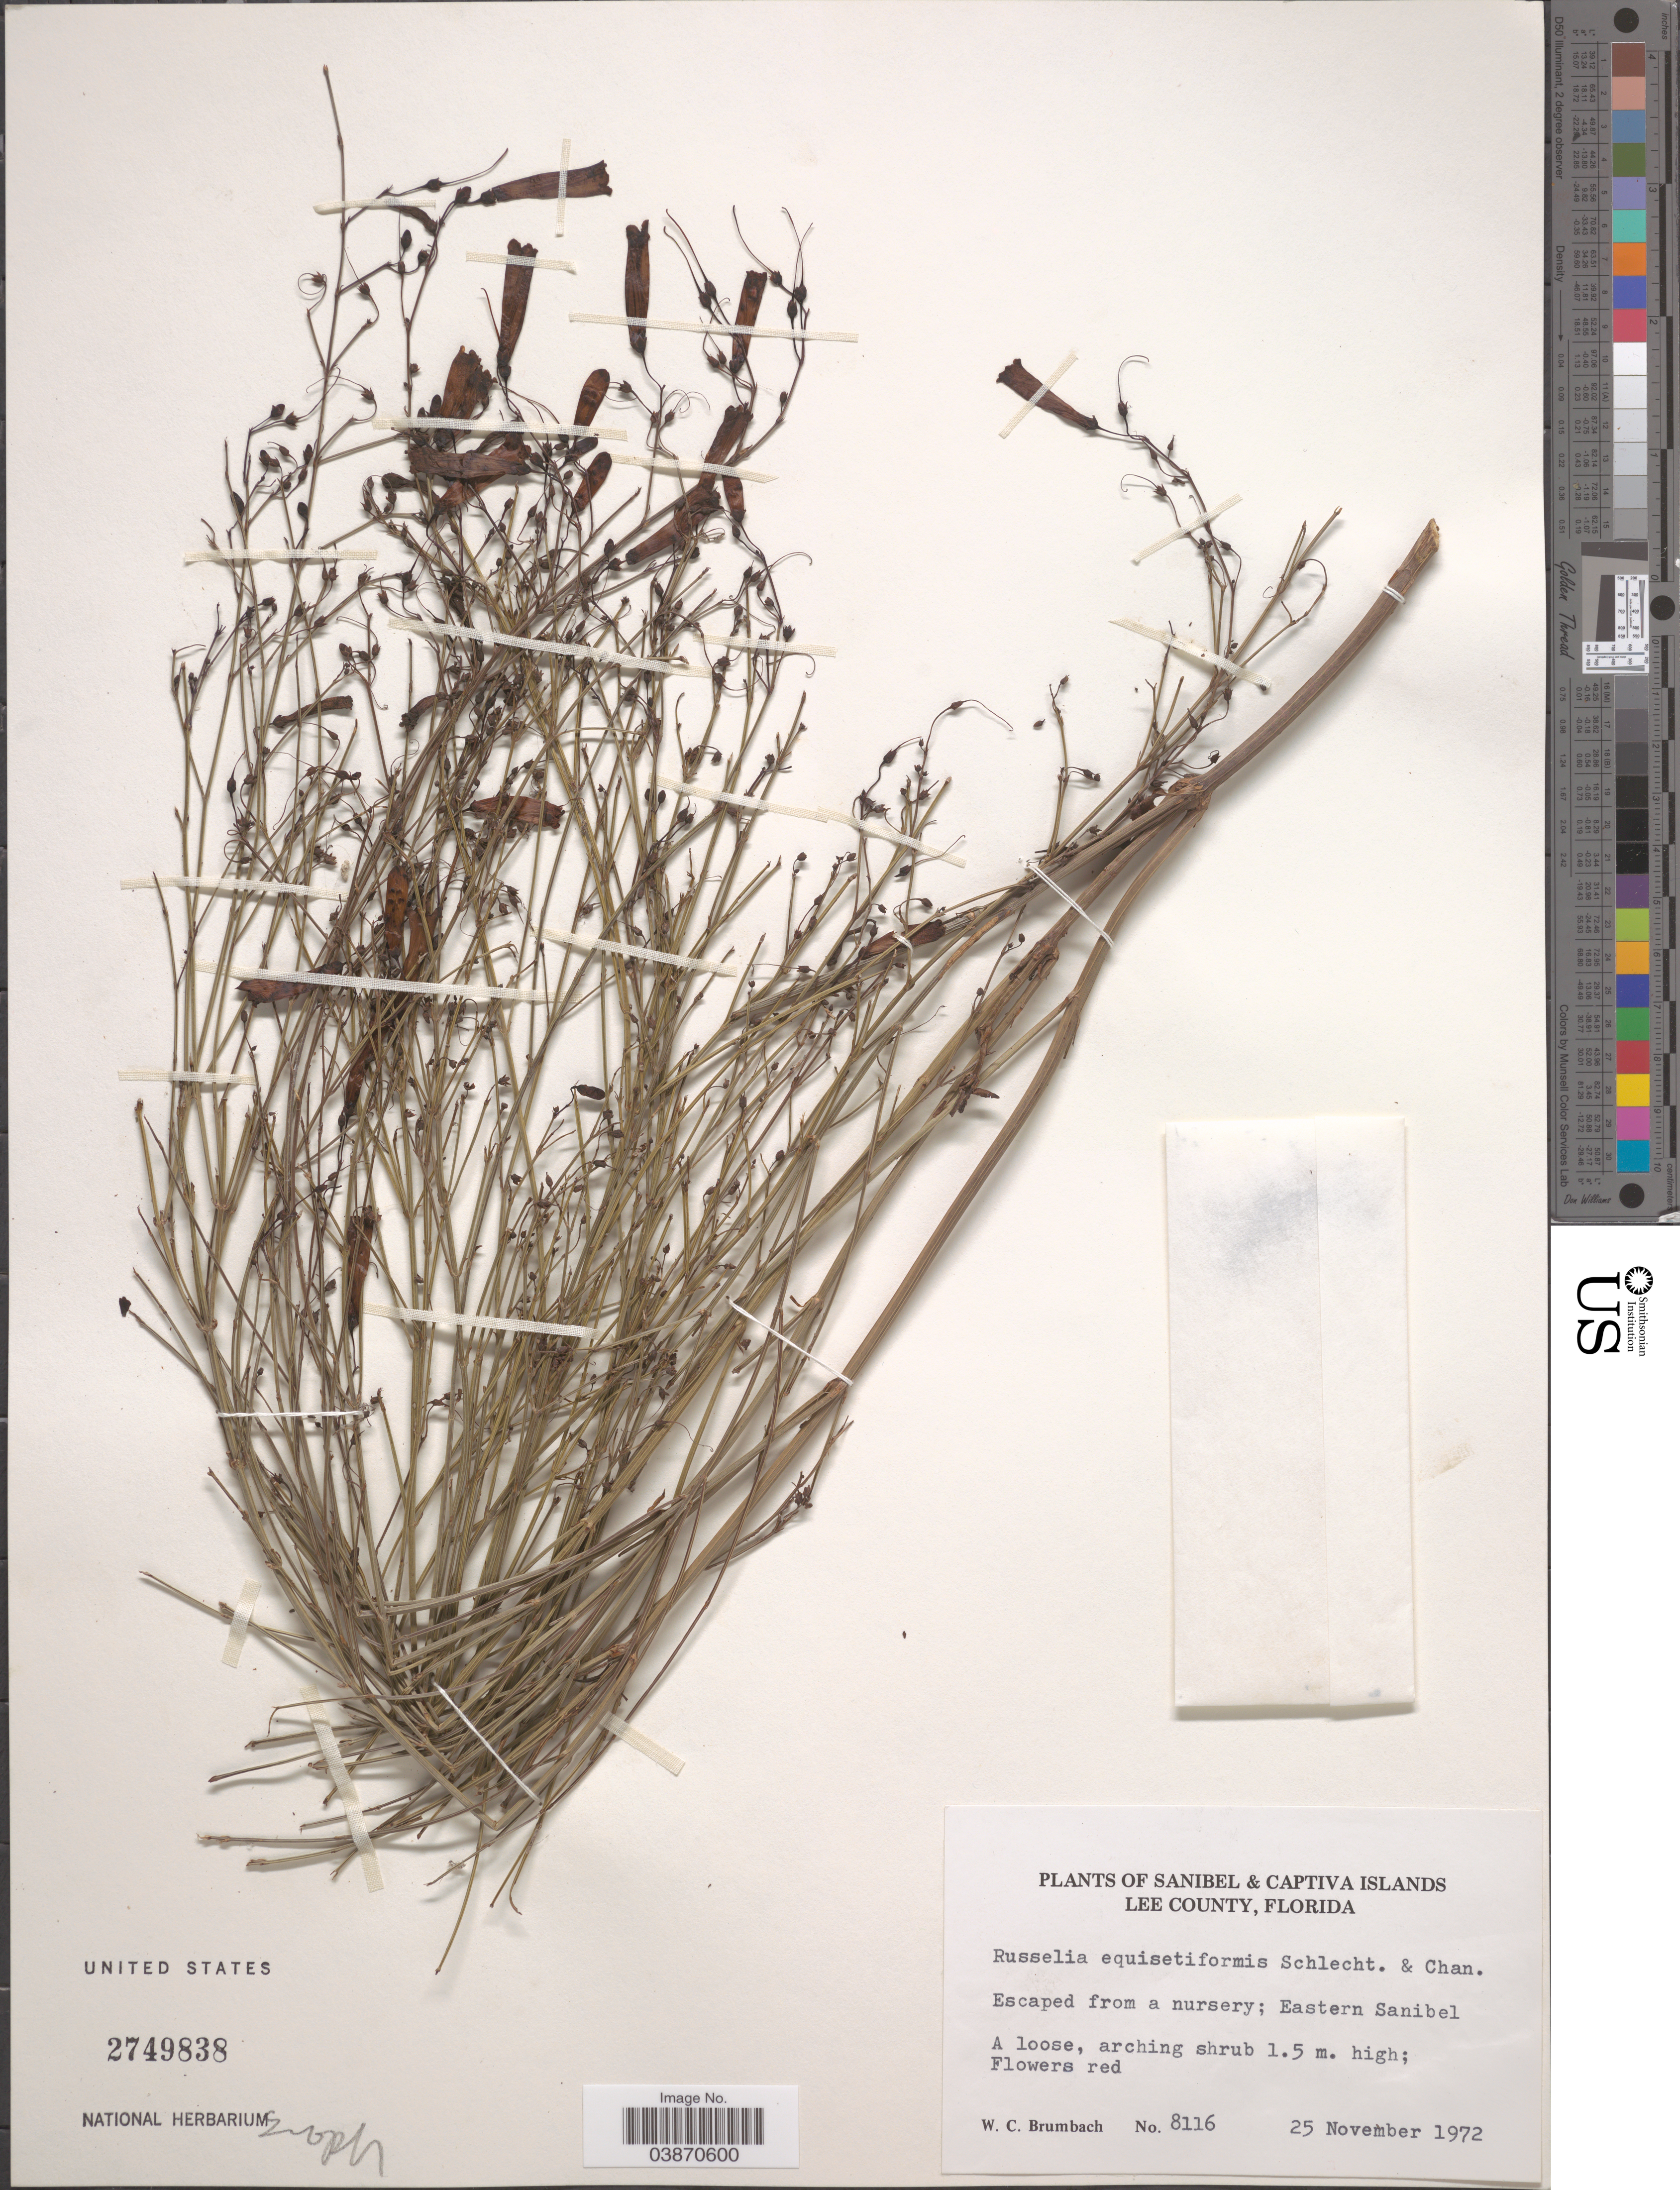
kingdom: Plantae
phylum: Tracheophyta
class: Magnoliopsida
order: Lamiales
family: Plantaginaceae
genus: Russelia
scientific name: Russelia equisetiformis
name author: Schltdl. & Cham.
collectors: W. C. Brumbach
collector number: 8116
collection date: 1972-11-25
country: United States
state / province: Florida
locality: Sanibel & Captiva Islands. Lee County. Escaped from a nursery; Eastern Sanibel.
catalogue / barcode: US 2749838